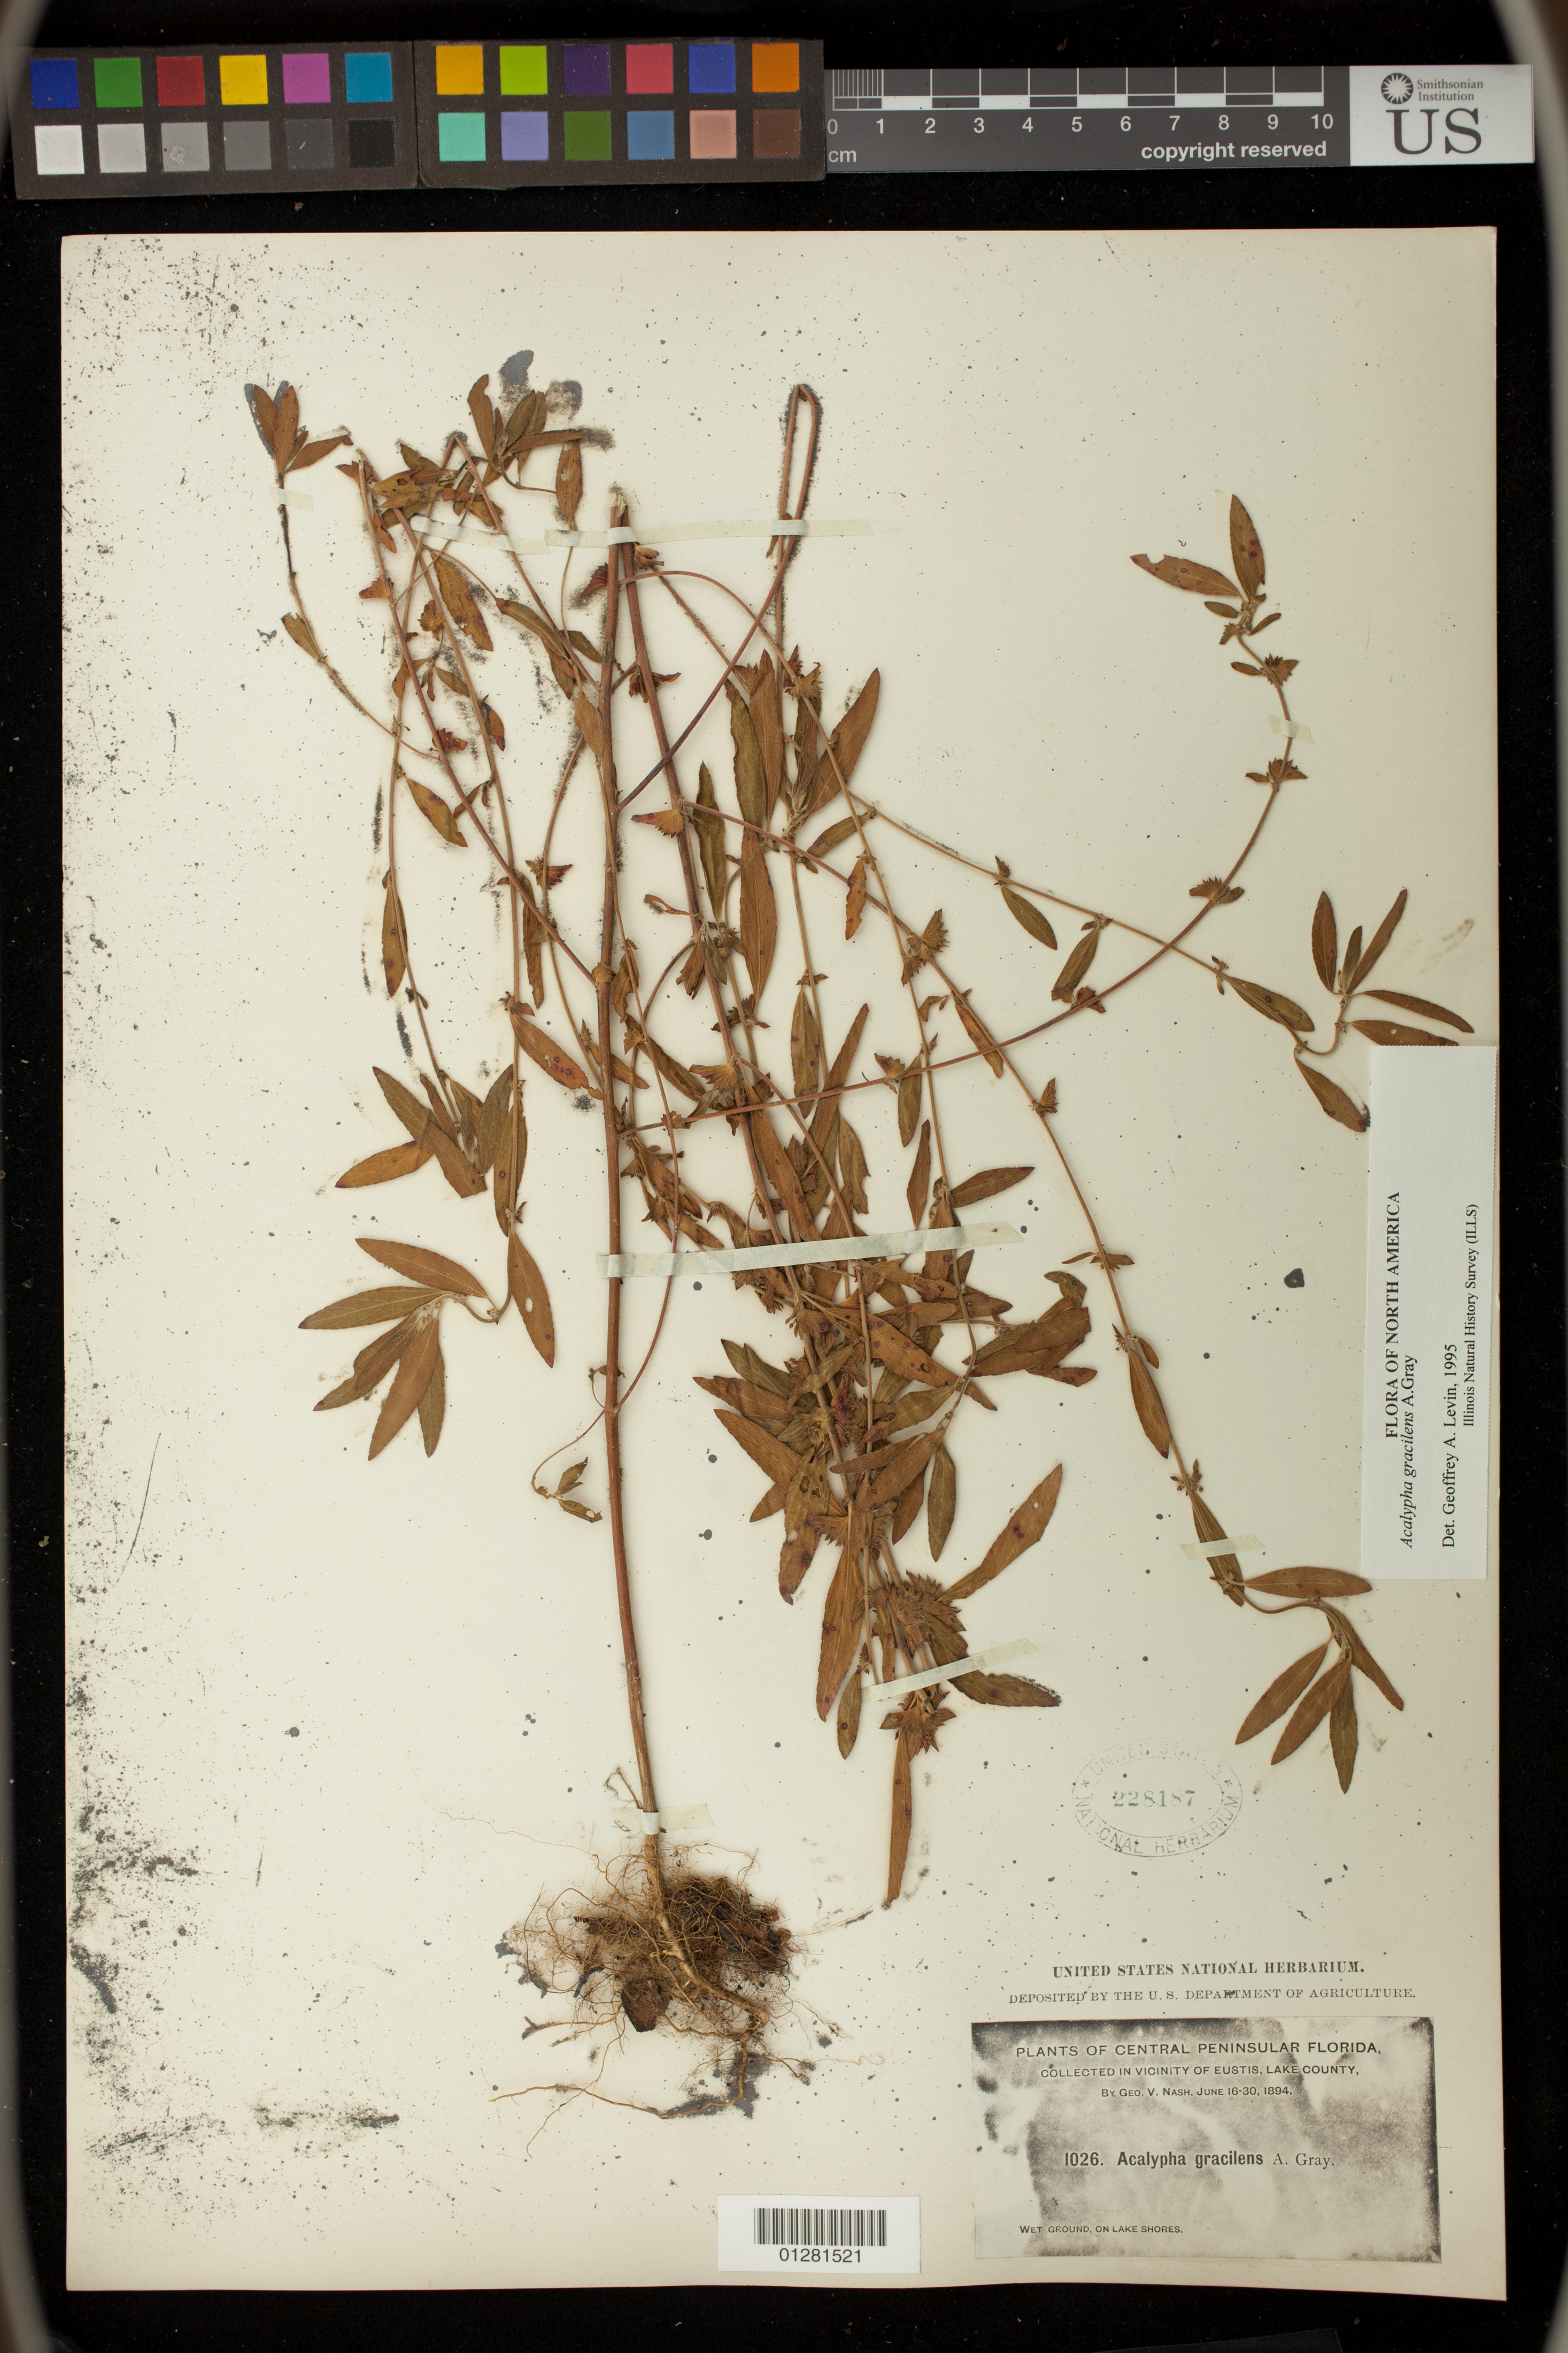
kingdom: Plantae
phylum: Tracheophyta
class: Magnoliopsida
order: Malpighiales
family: Euphorbiaceae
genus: Acalypha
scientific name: Acalypha gracilens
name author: A. Gray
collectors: G. V. Nash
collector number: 1026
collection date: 1894-06-16/1894-06-30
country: United States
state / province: Florida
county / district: Lake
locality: Vicinity of Eustis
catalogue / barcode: US 228187